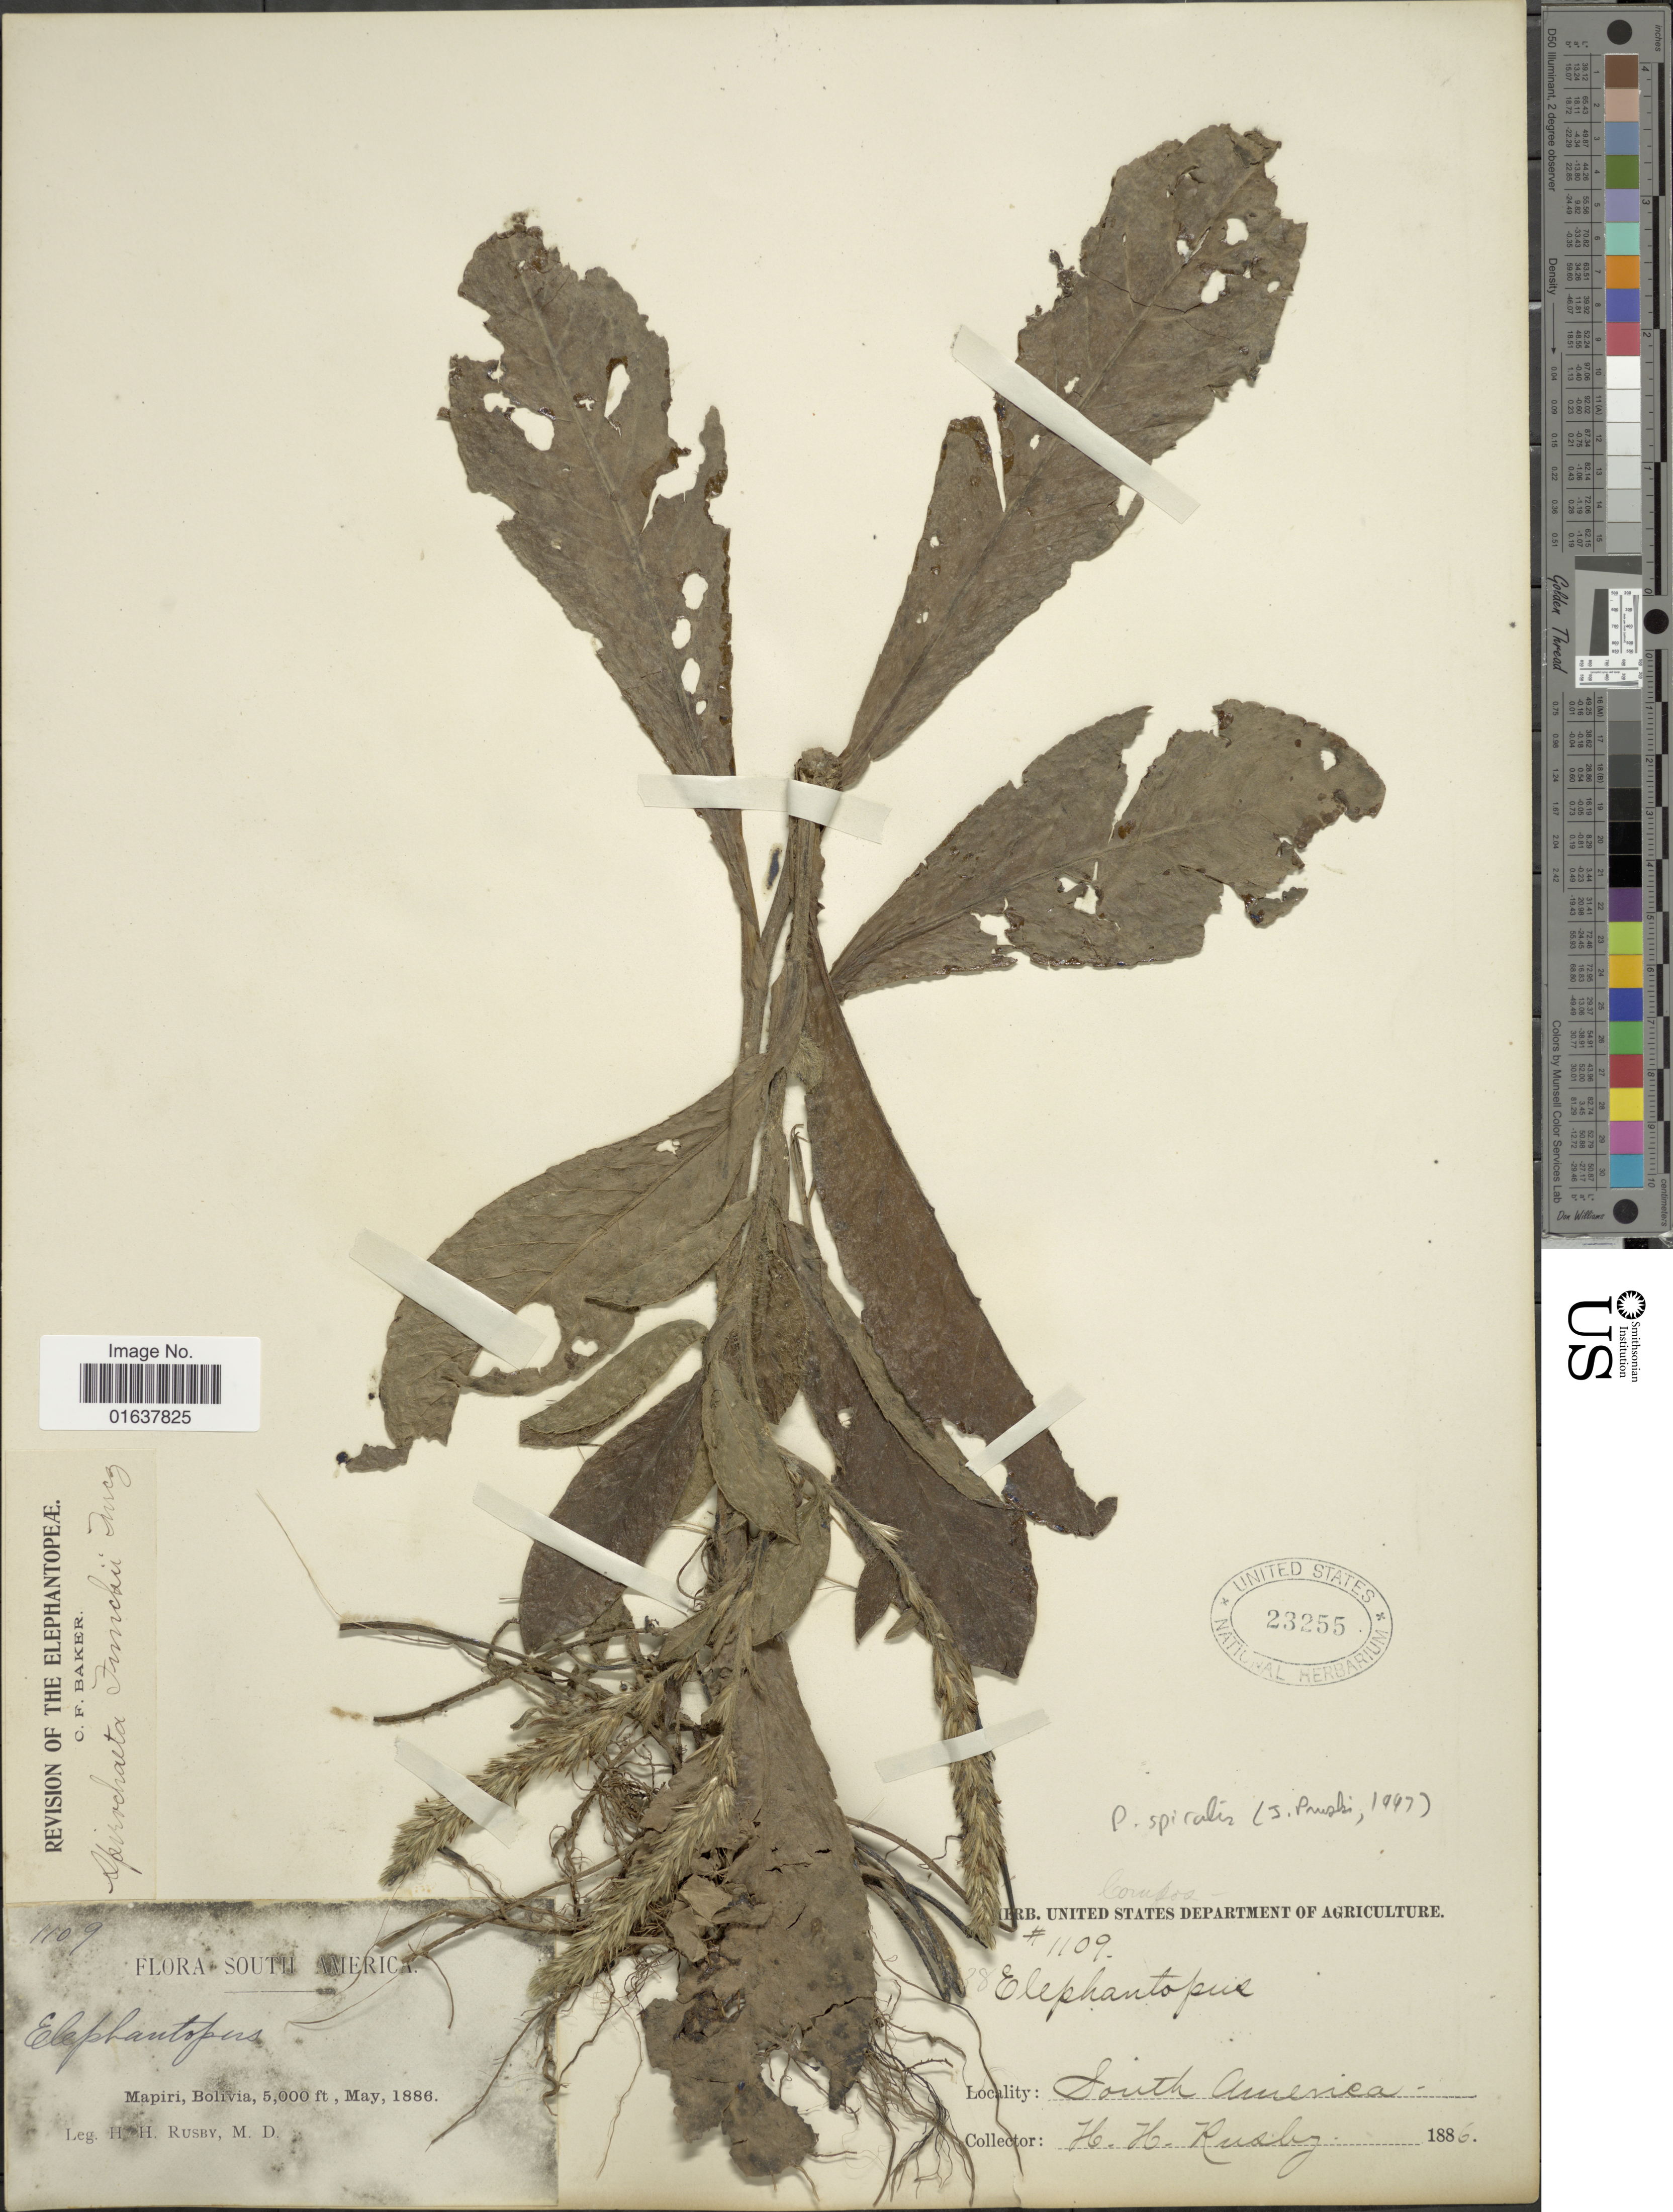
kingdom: Plantae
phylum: Tracheophyta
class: Magnoliopsida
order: Asterales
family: Asteraceae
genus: Pseudelephantopus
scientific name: Pseudelephantopus spiralis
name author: (Less.) Cronquist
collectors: H. H. Rusby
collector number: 1109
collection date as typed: May, 1886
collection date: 1886-05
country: Bolivia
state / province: La Páz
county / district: Larecaja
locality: Mapiri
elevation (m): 1524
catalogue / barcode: US 23255